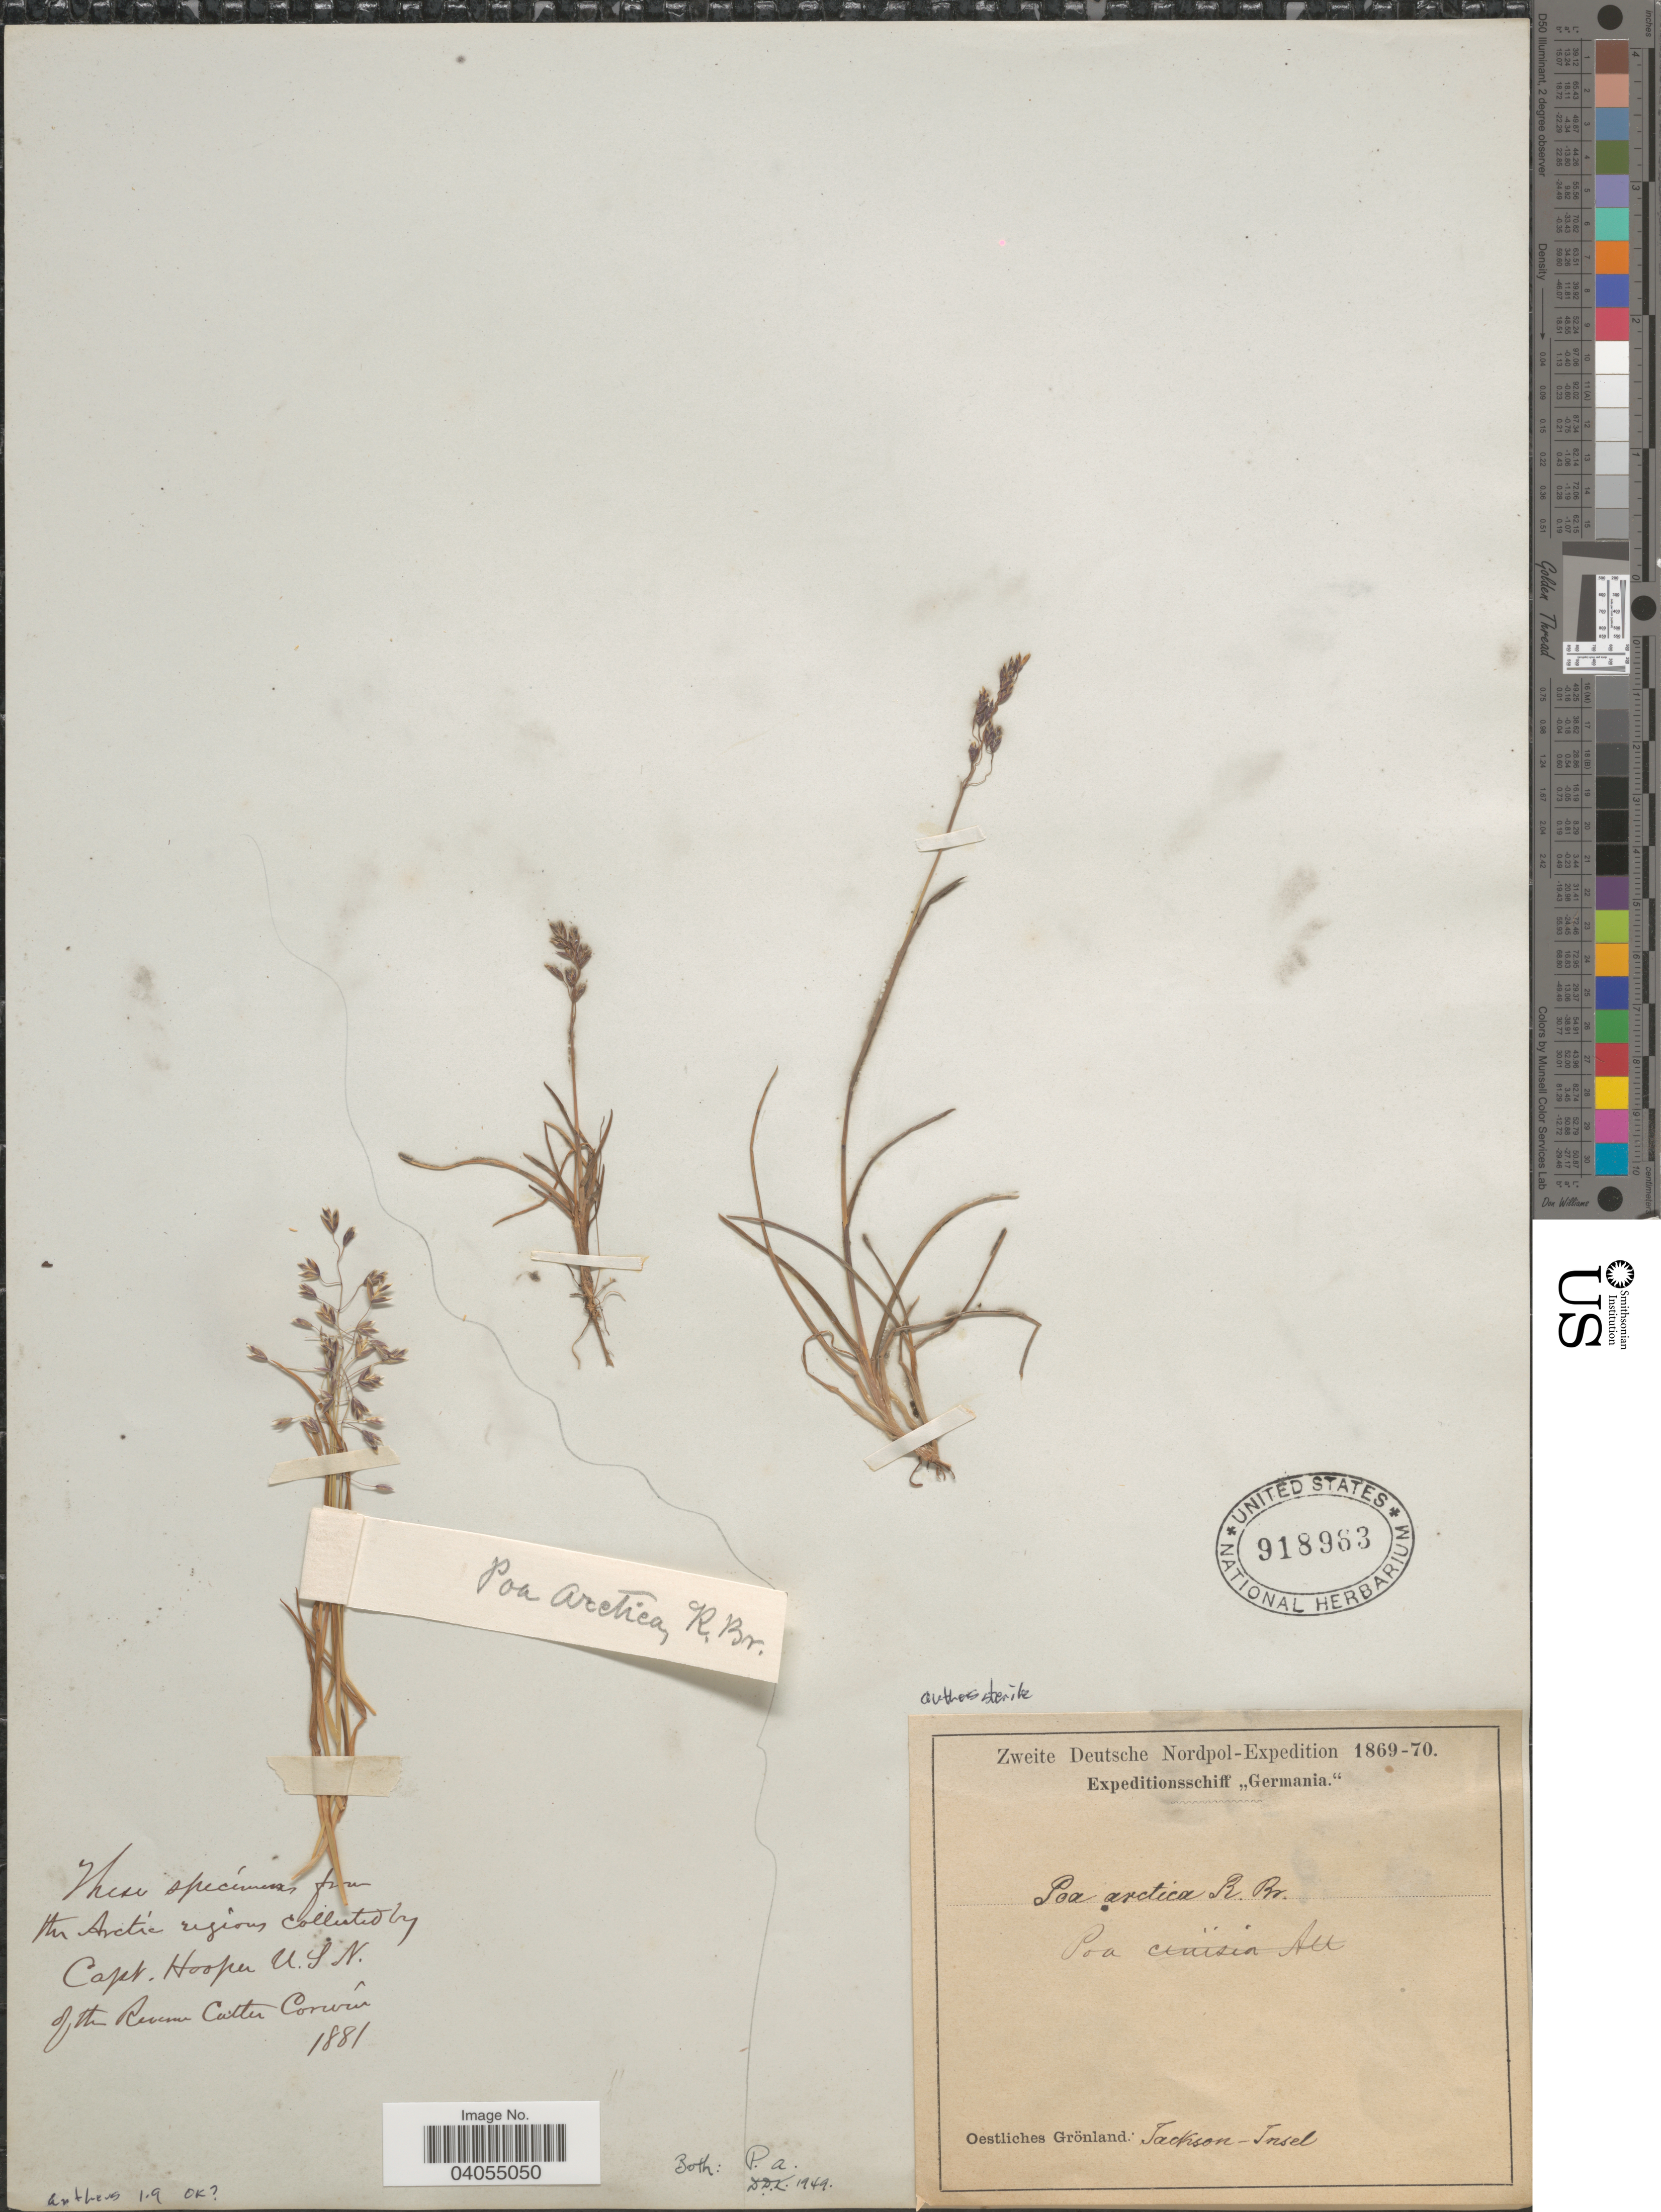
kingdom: Plantae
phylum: Tracheophyta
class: Liliopsida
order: Poales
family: Poaceae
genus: Poa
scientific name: Poa arctica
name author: R. Br.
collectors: Zweite Deutsche Nordpol-Expedition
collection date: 1869/1870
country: Greenland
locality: Oestliches Grönland. Jackson-Insel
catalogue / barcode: US 918963